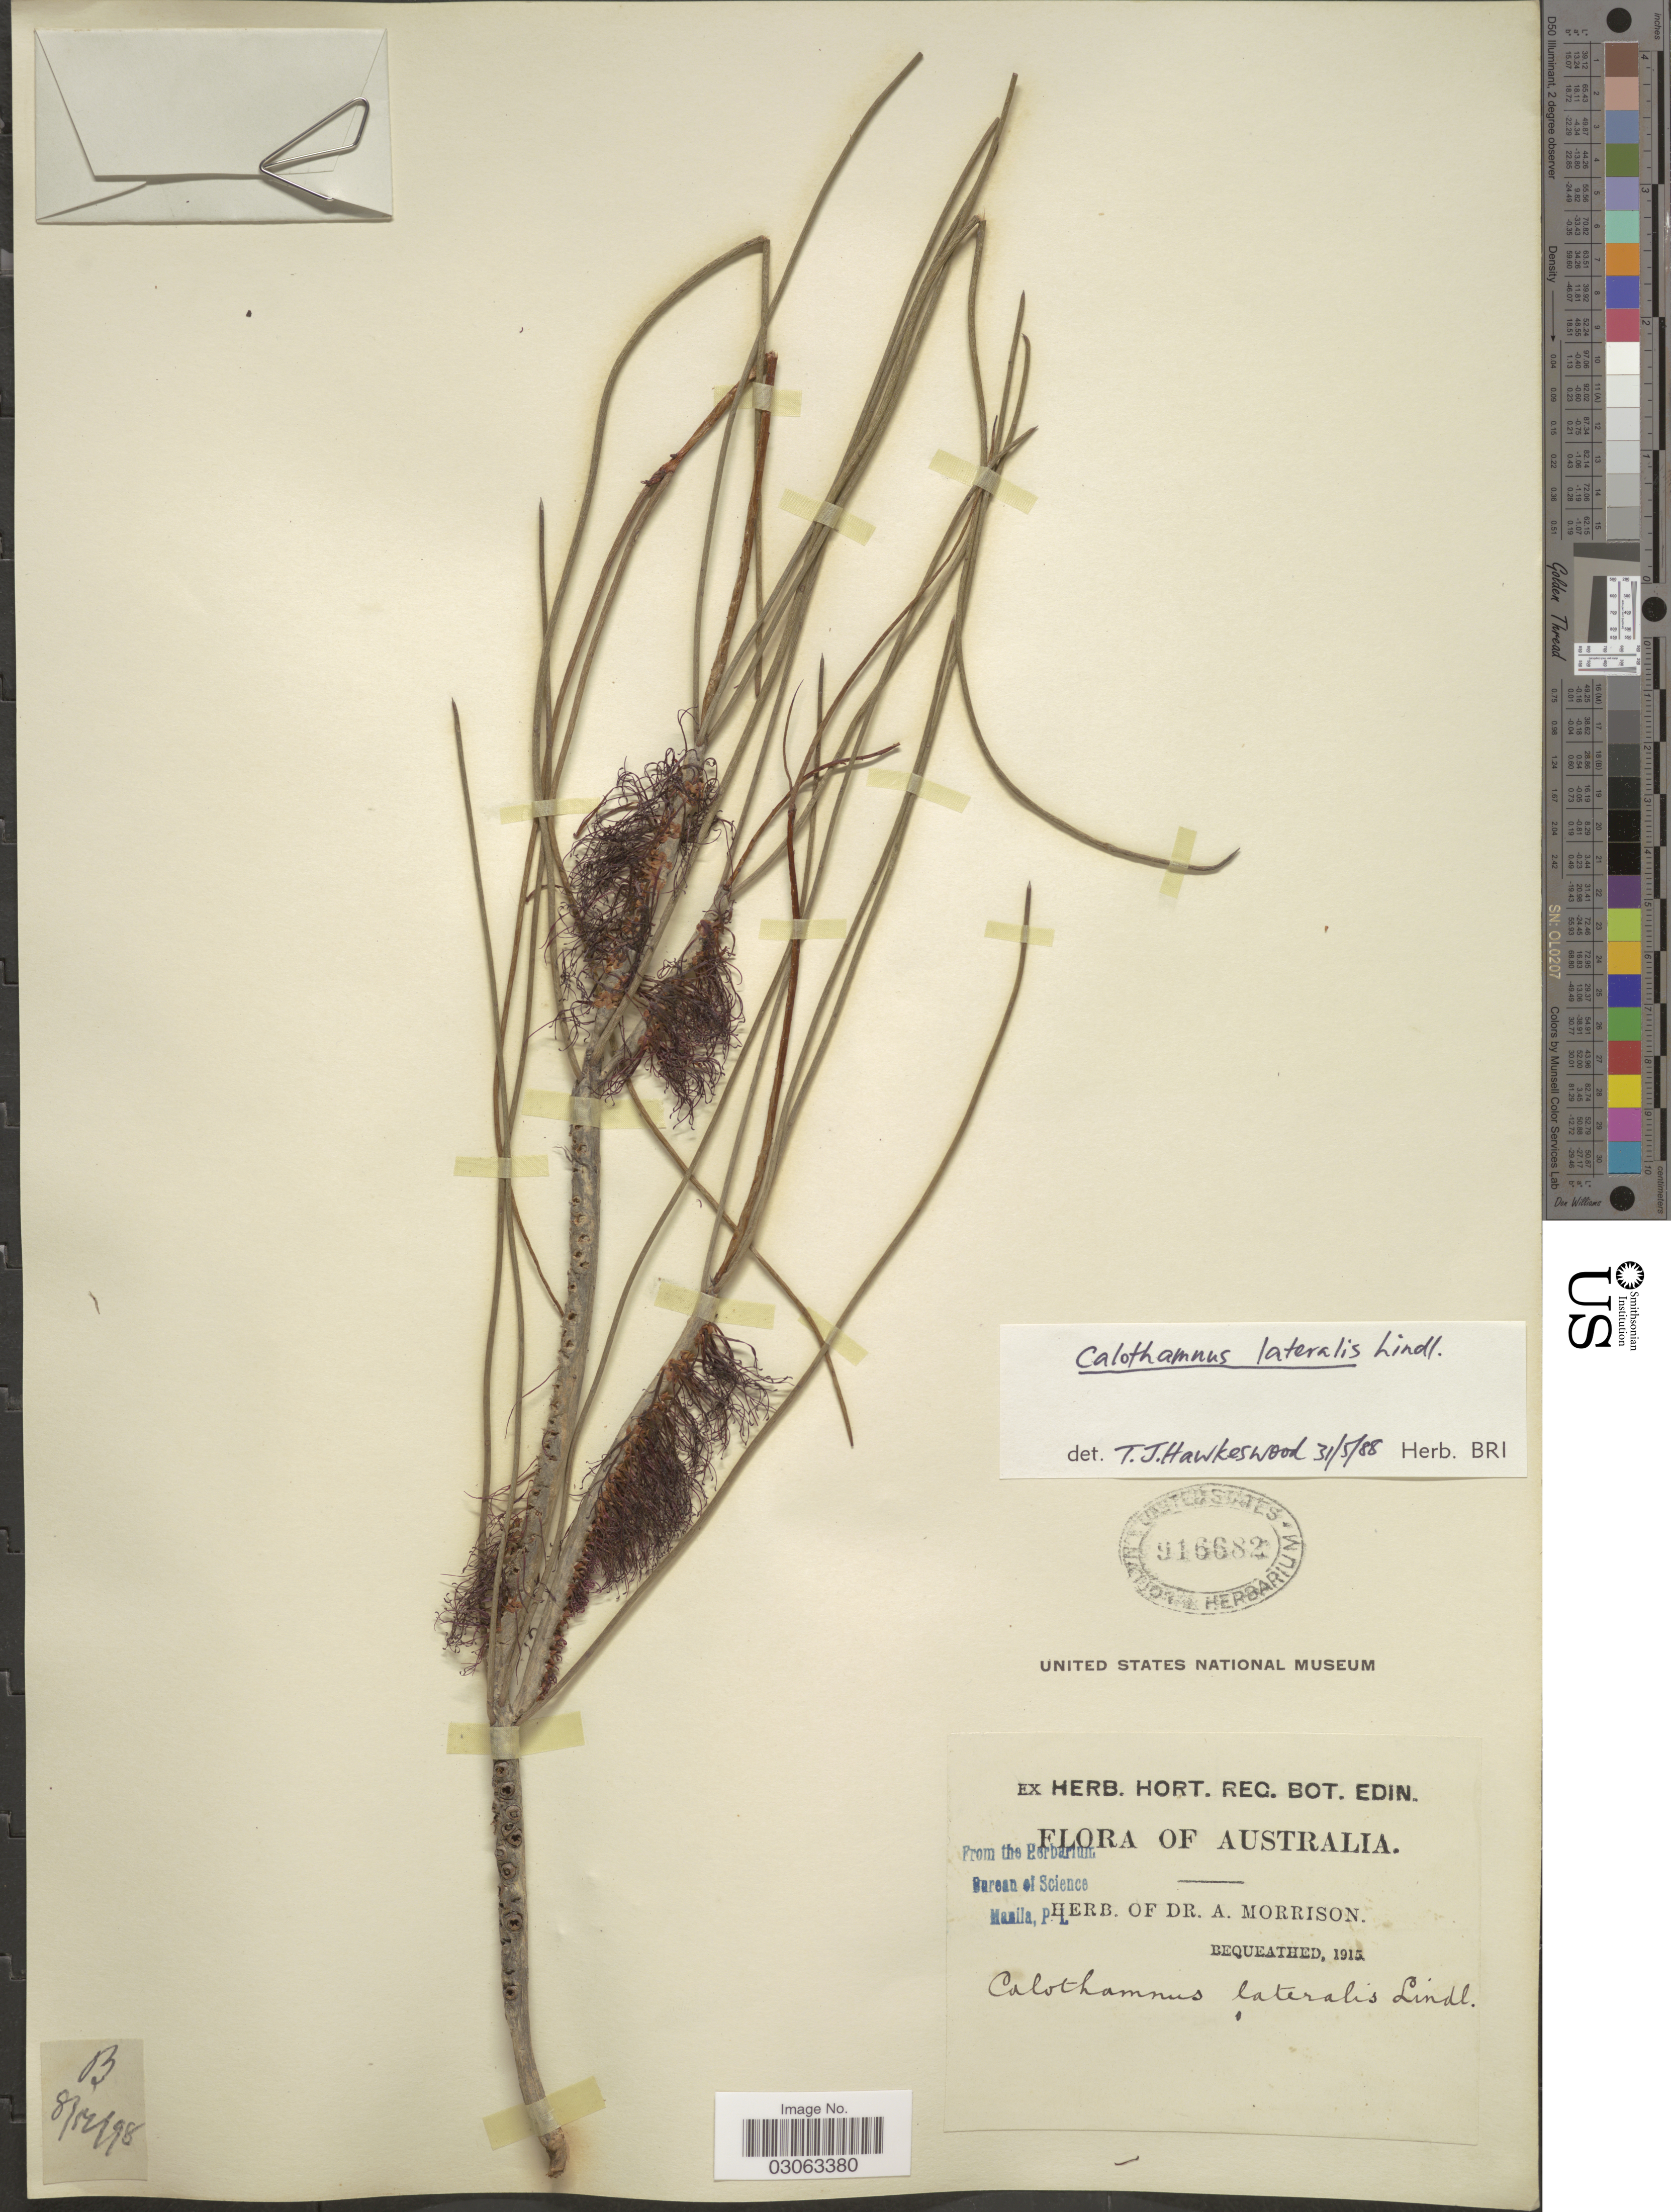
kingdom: Plantae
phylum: Tracheophyta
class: Magnoliopsida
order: Myrtales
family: Myrtaceae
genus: Calothamnus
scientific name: Calothamnus lateralis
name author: Lindl.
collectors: ex herb. Dr. A. Morrison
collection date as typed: Transcribed d/m/y: 8/12/98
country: Australia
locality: B.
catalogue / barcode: US 916682